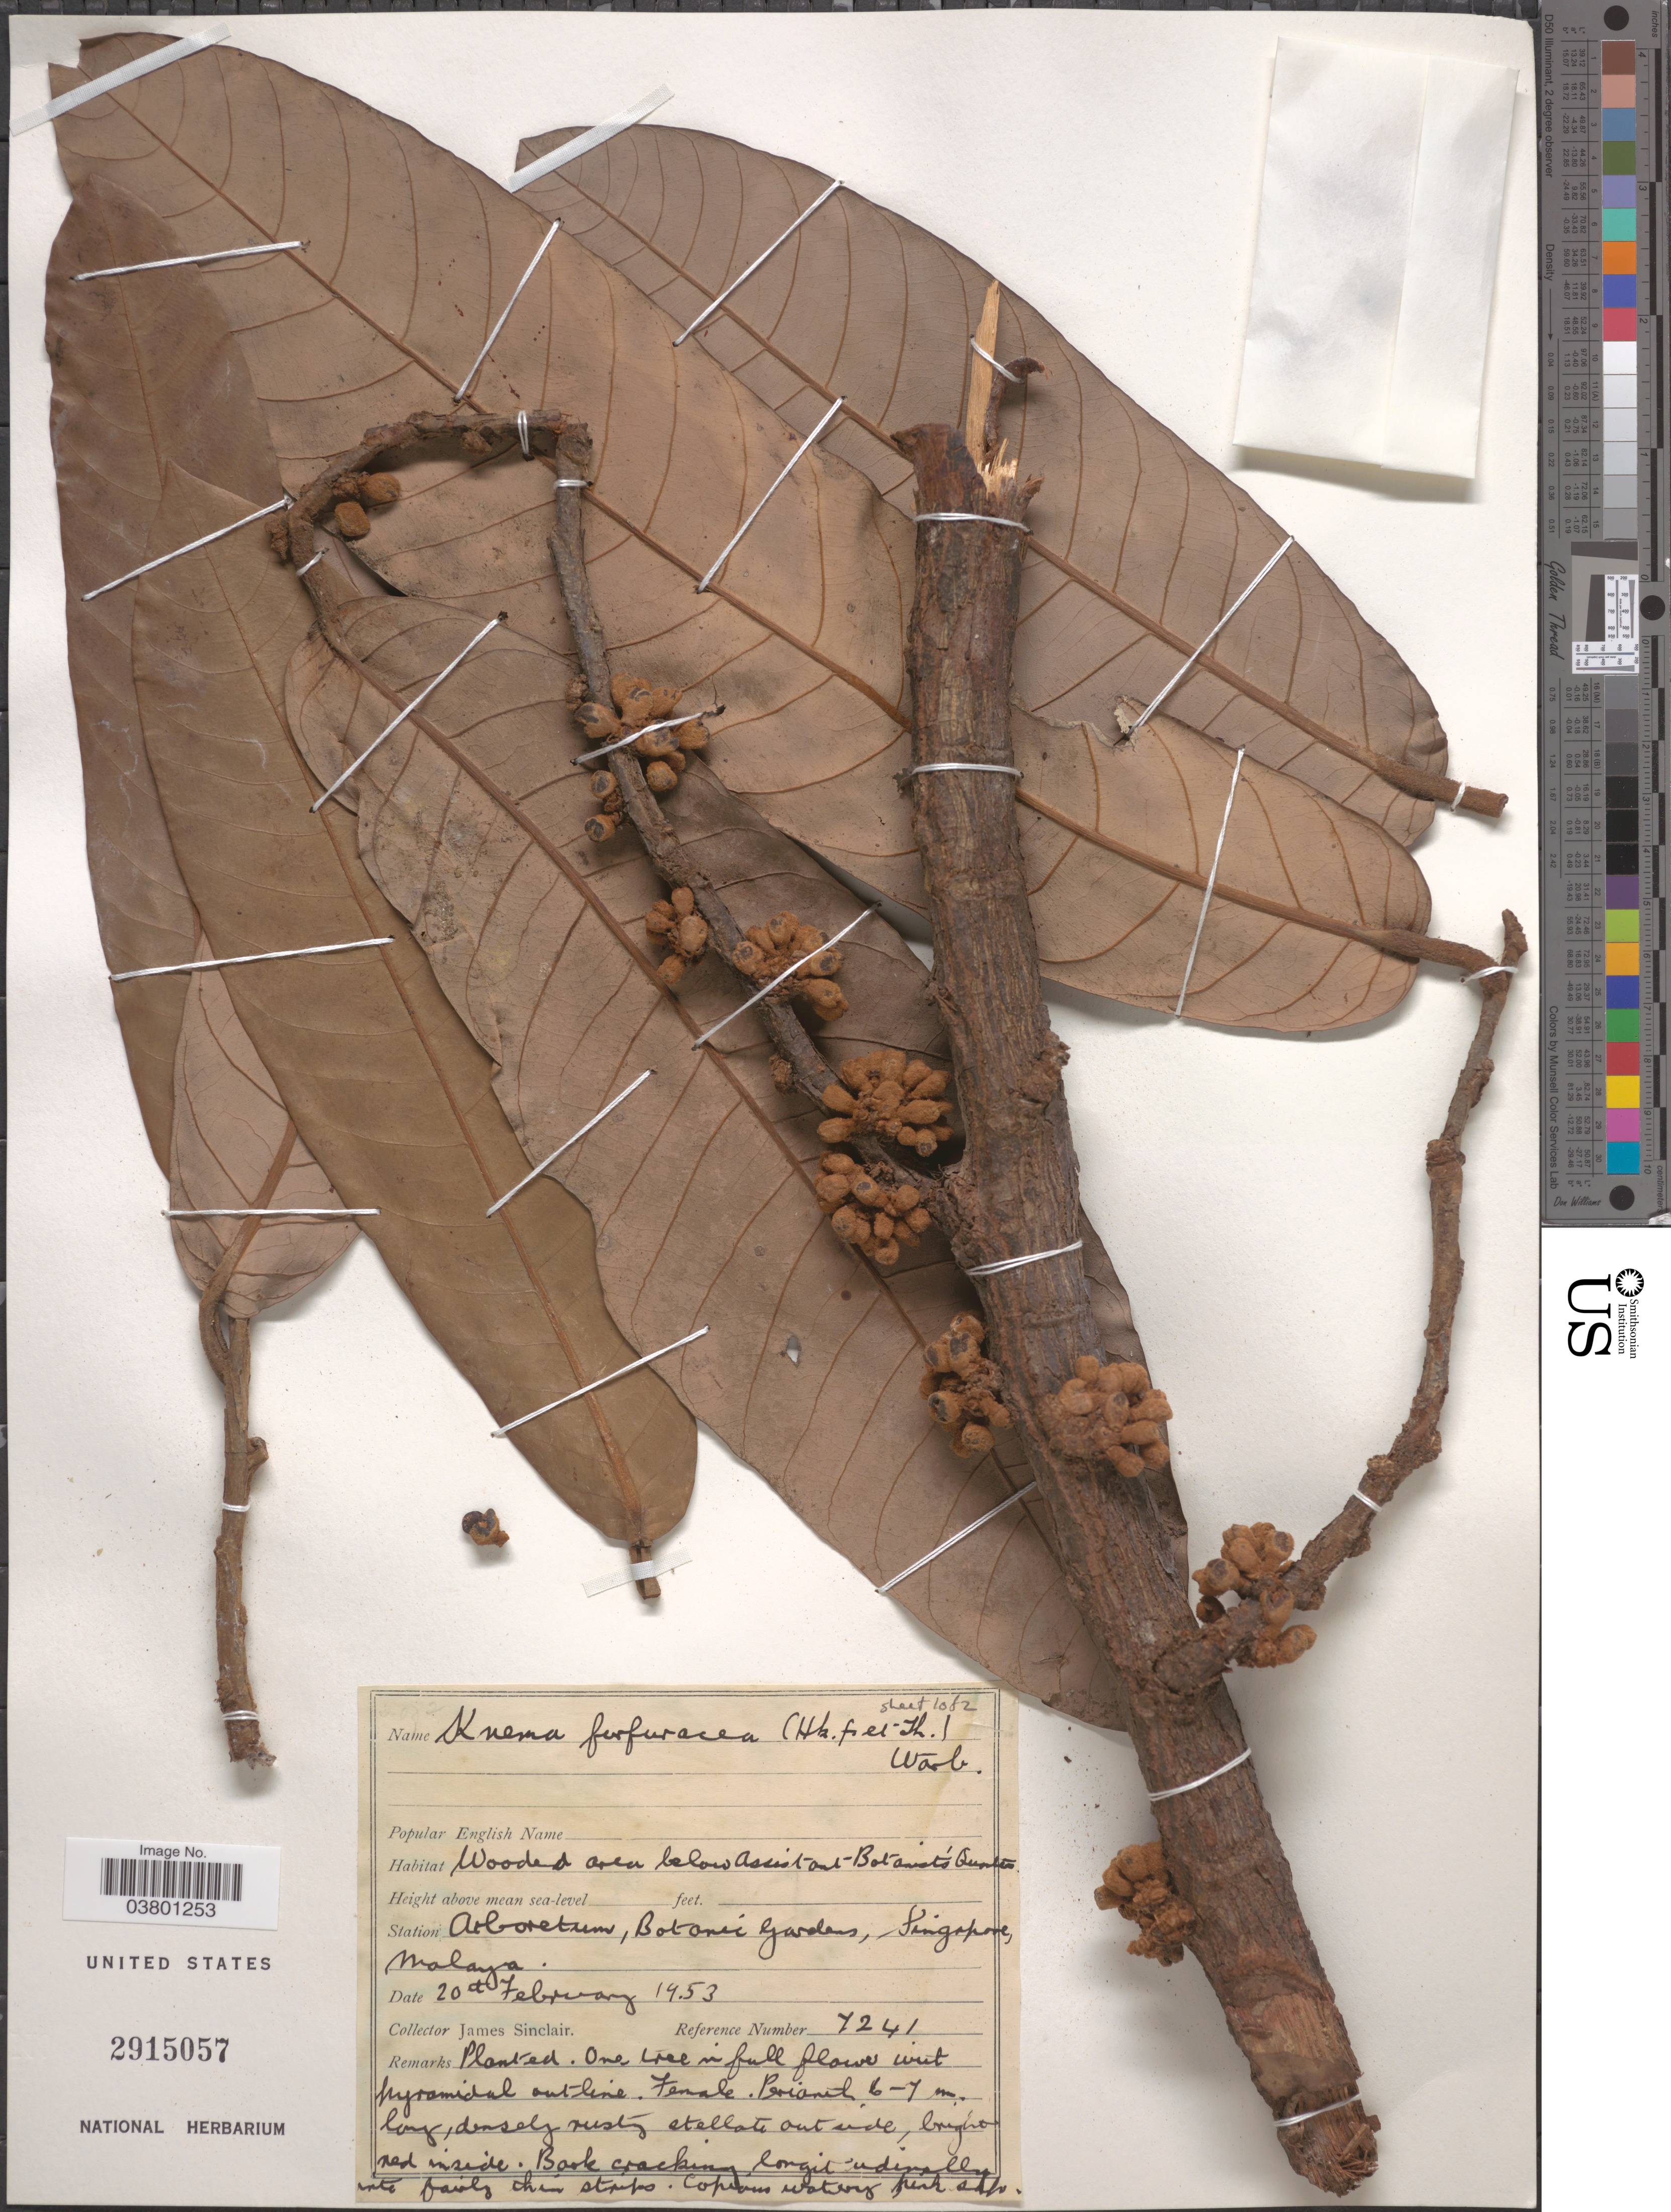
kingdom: Plantae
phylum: Tracheophyta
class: Magnoliopsida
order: Magnoliales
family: Myristicaceae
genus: Knema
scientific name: Knema furfuracea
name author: (Hook. f. & Thomson) Warb.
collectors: J. Sinclair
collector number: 7241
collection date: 1953-02-20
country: Singapore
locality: Station Arboretum, Botanic Gardens, Malaya.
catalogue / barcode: US 2915057